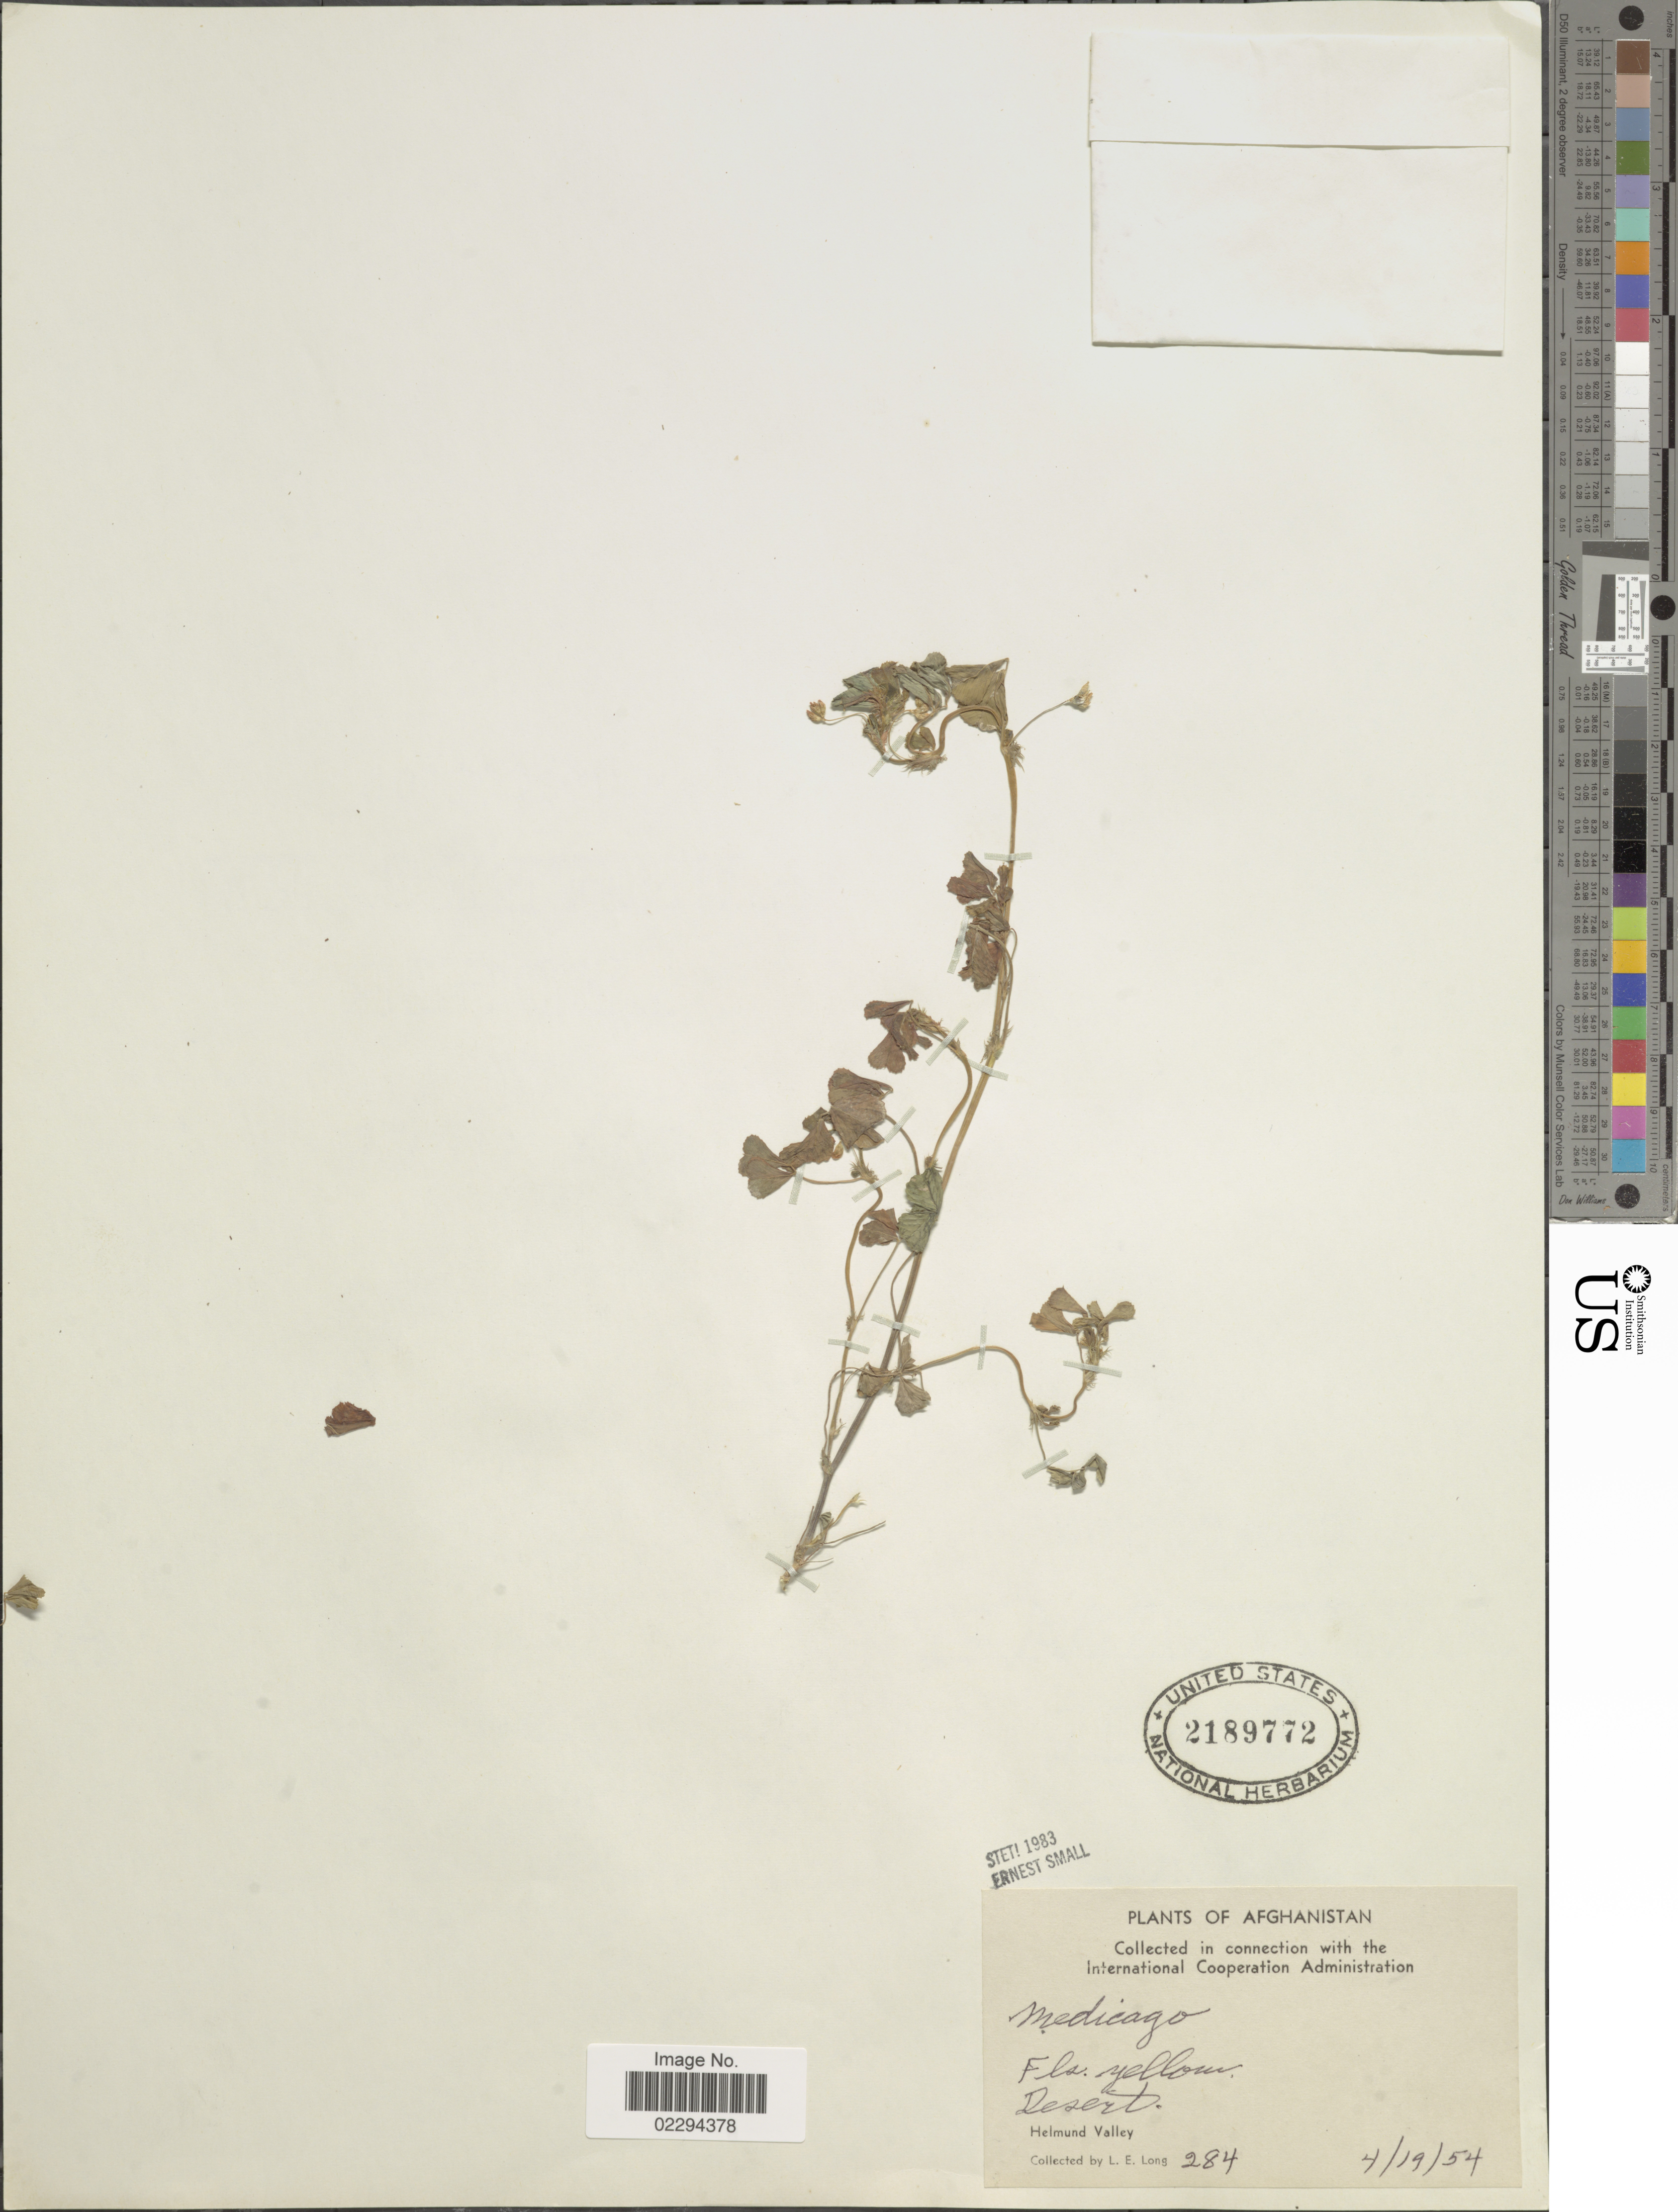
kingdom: Plantae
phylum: Tracheophyta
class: Magnoliopsida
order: Fabales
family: Fabaceae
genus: Medicago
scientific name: Medicago sp.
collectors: L. E. Long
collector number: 284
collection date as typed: Transcribed d/m/y: 19/4/54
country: Afghanistan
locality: Desert, Helmund Valley.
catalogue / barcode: US 2189772